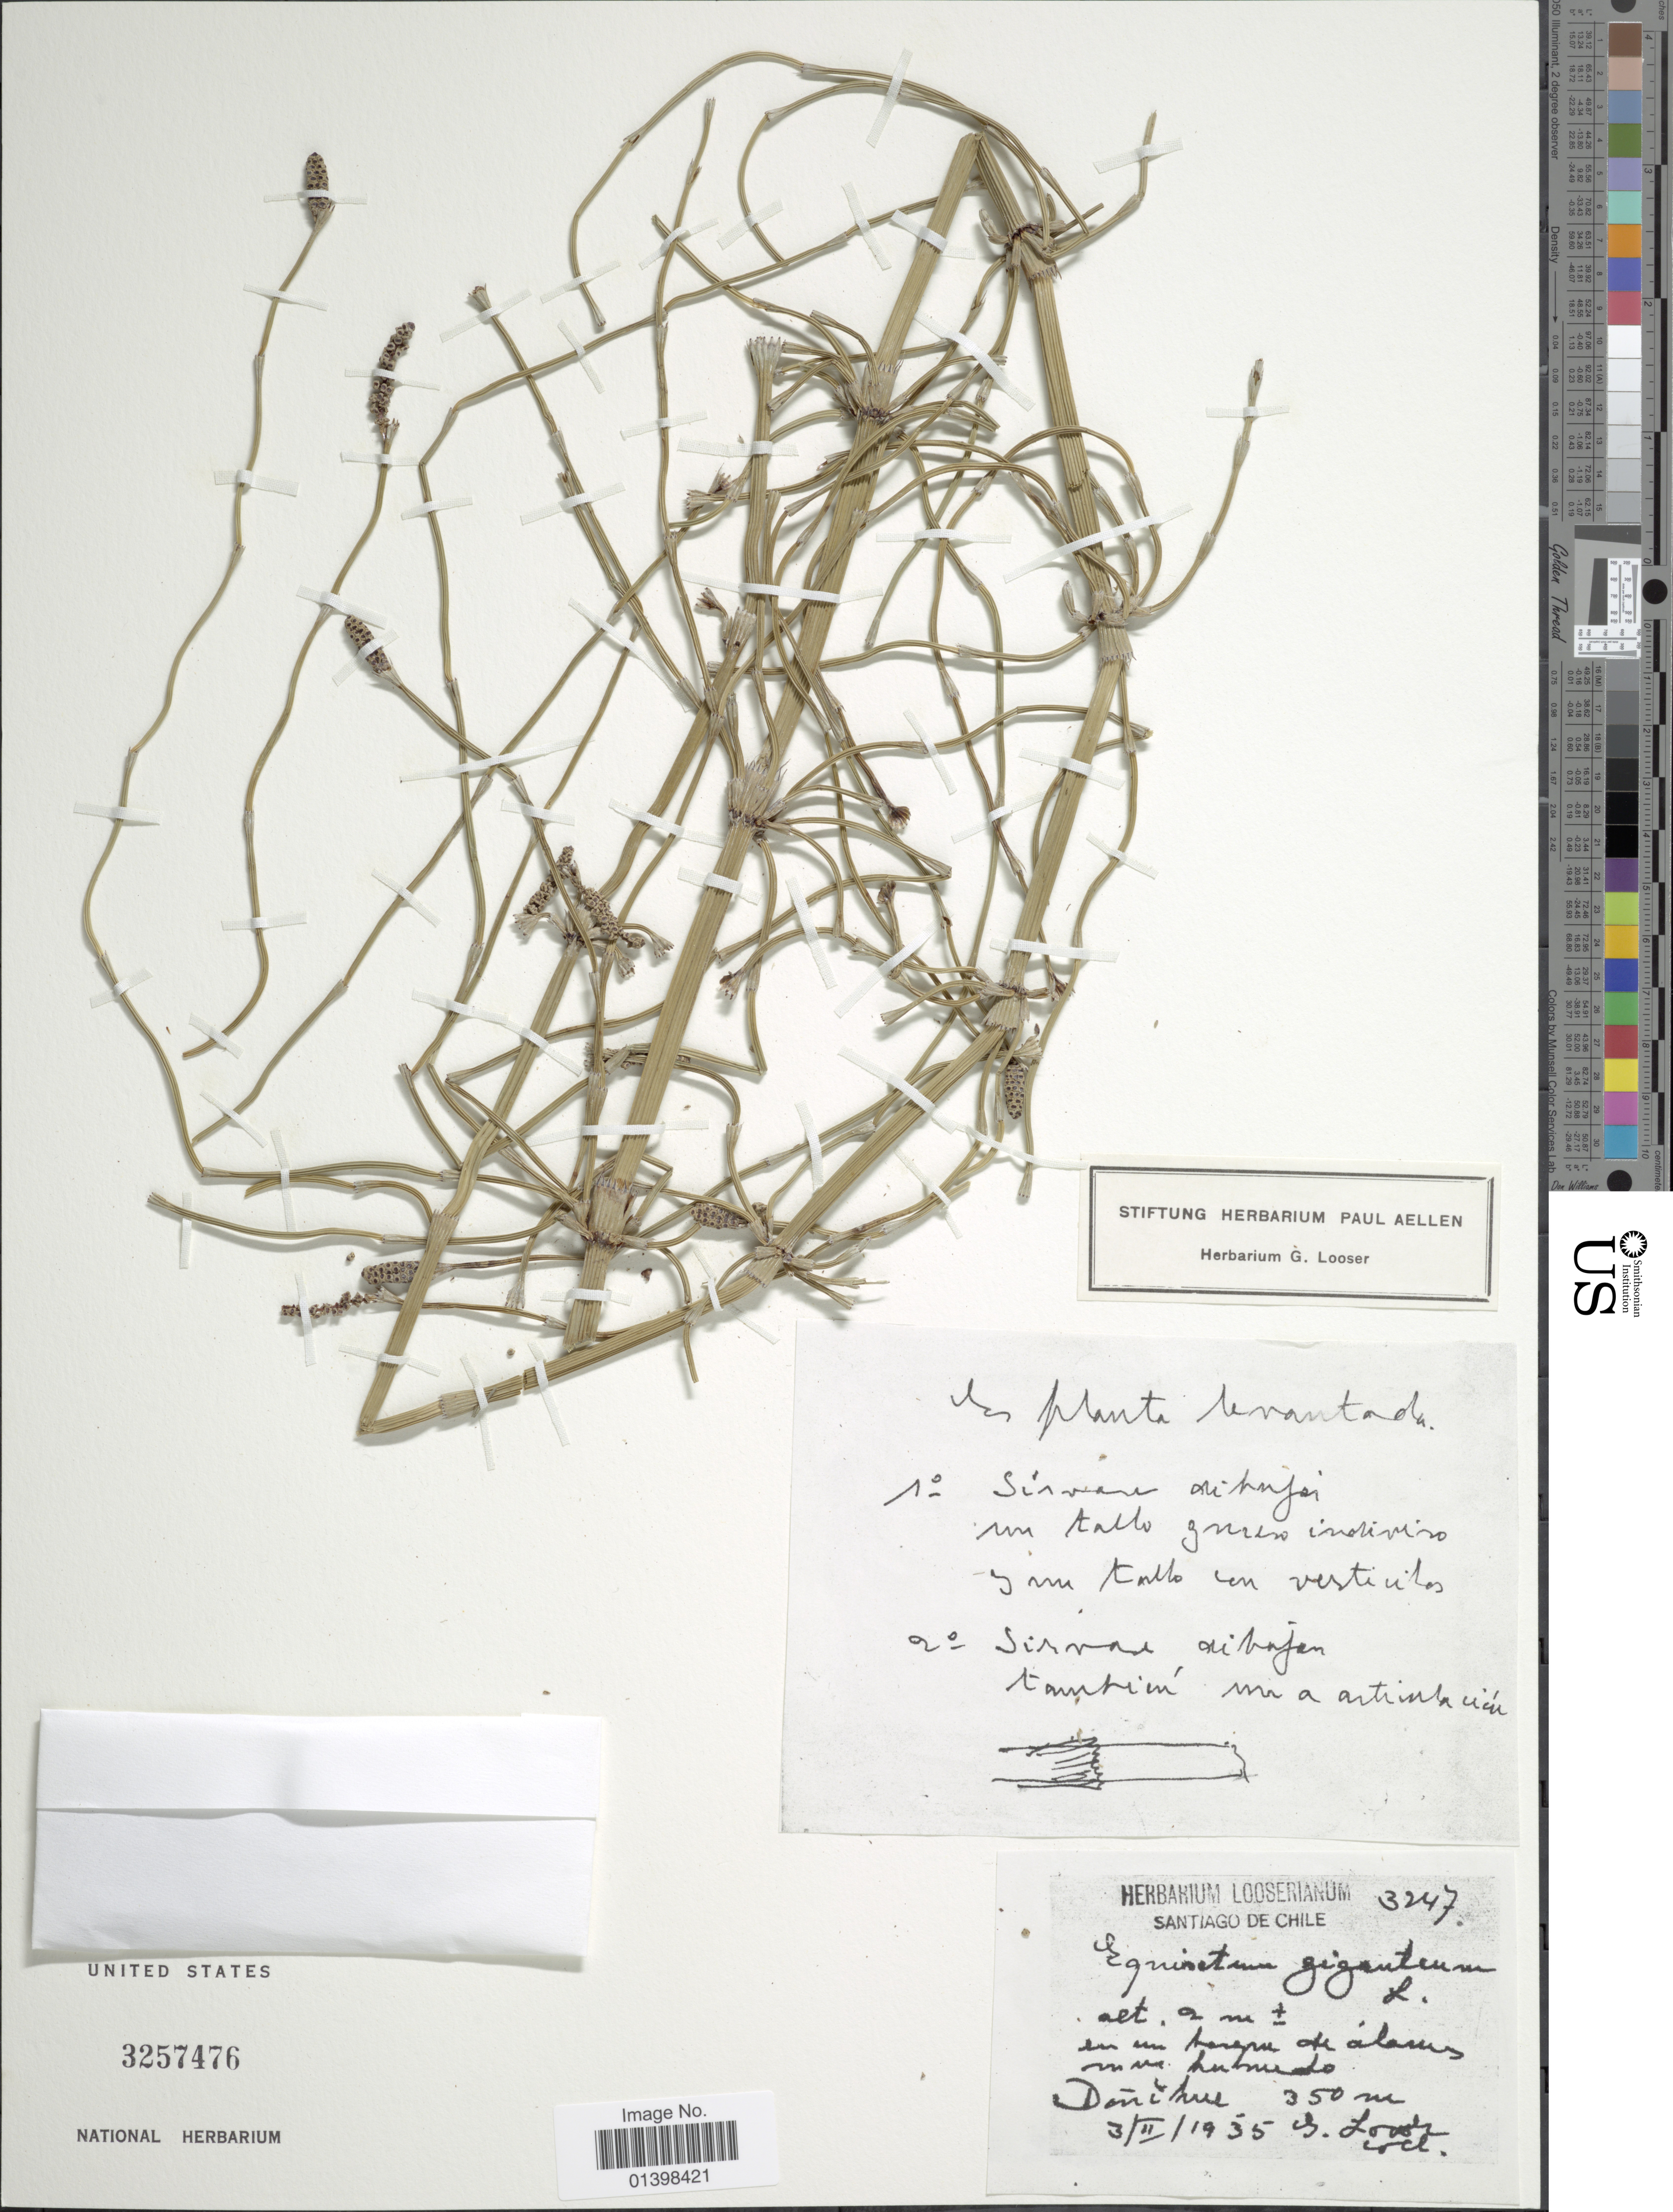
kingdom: Plantae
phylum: Tracheophyta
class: Polypodiopsida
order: Equisetales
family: Equisetaceae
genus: Equisetum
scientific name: Equisetum giganteum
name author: L.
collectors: G. Looser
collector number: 3247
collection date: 1935-02-03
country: Chile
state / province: Región Metropolitana (RM)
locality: Santiago de Chile, Doñihue.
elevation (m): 350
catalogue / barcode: US 3257476